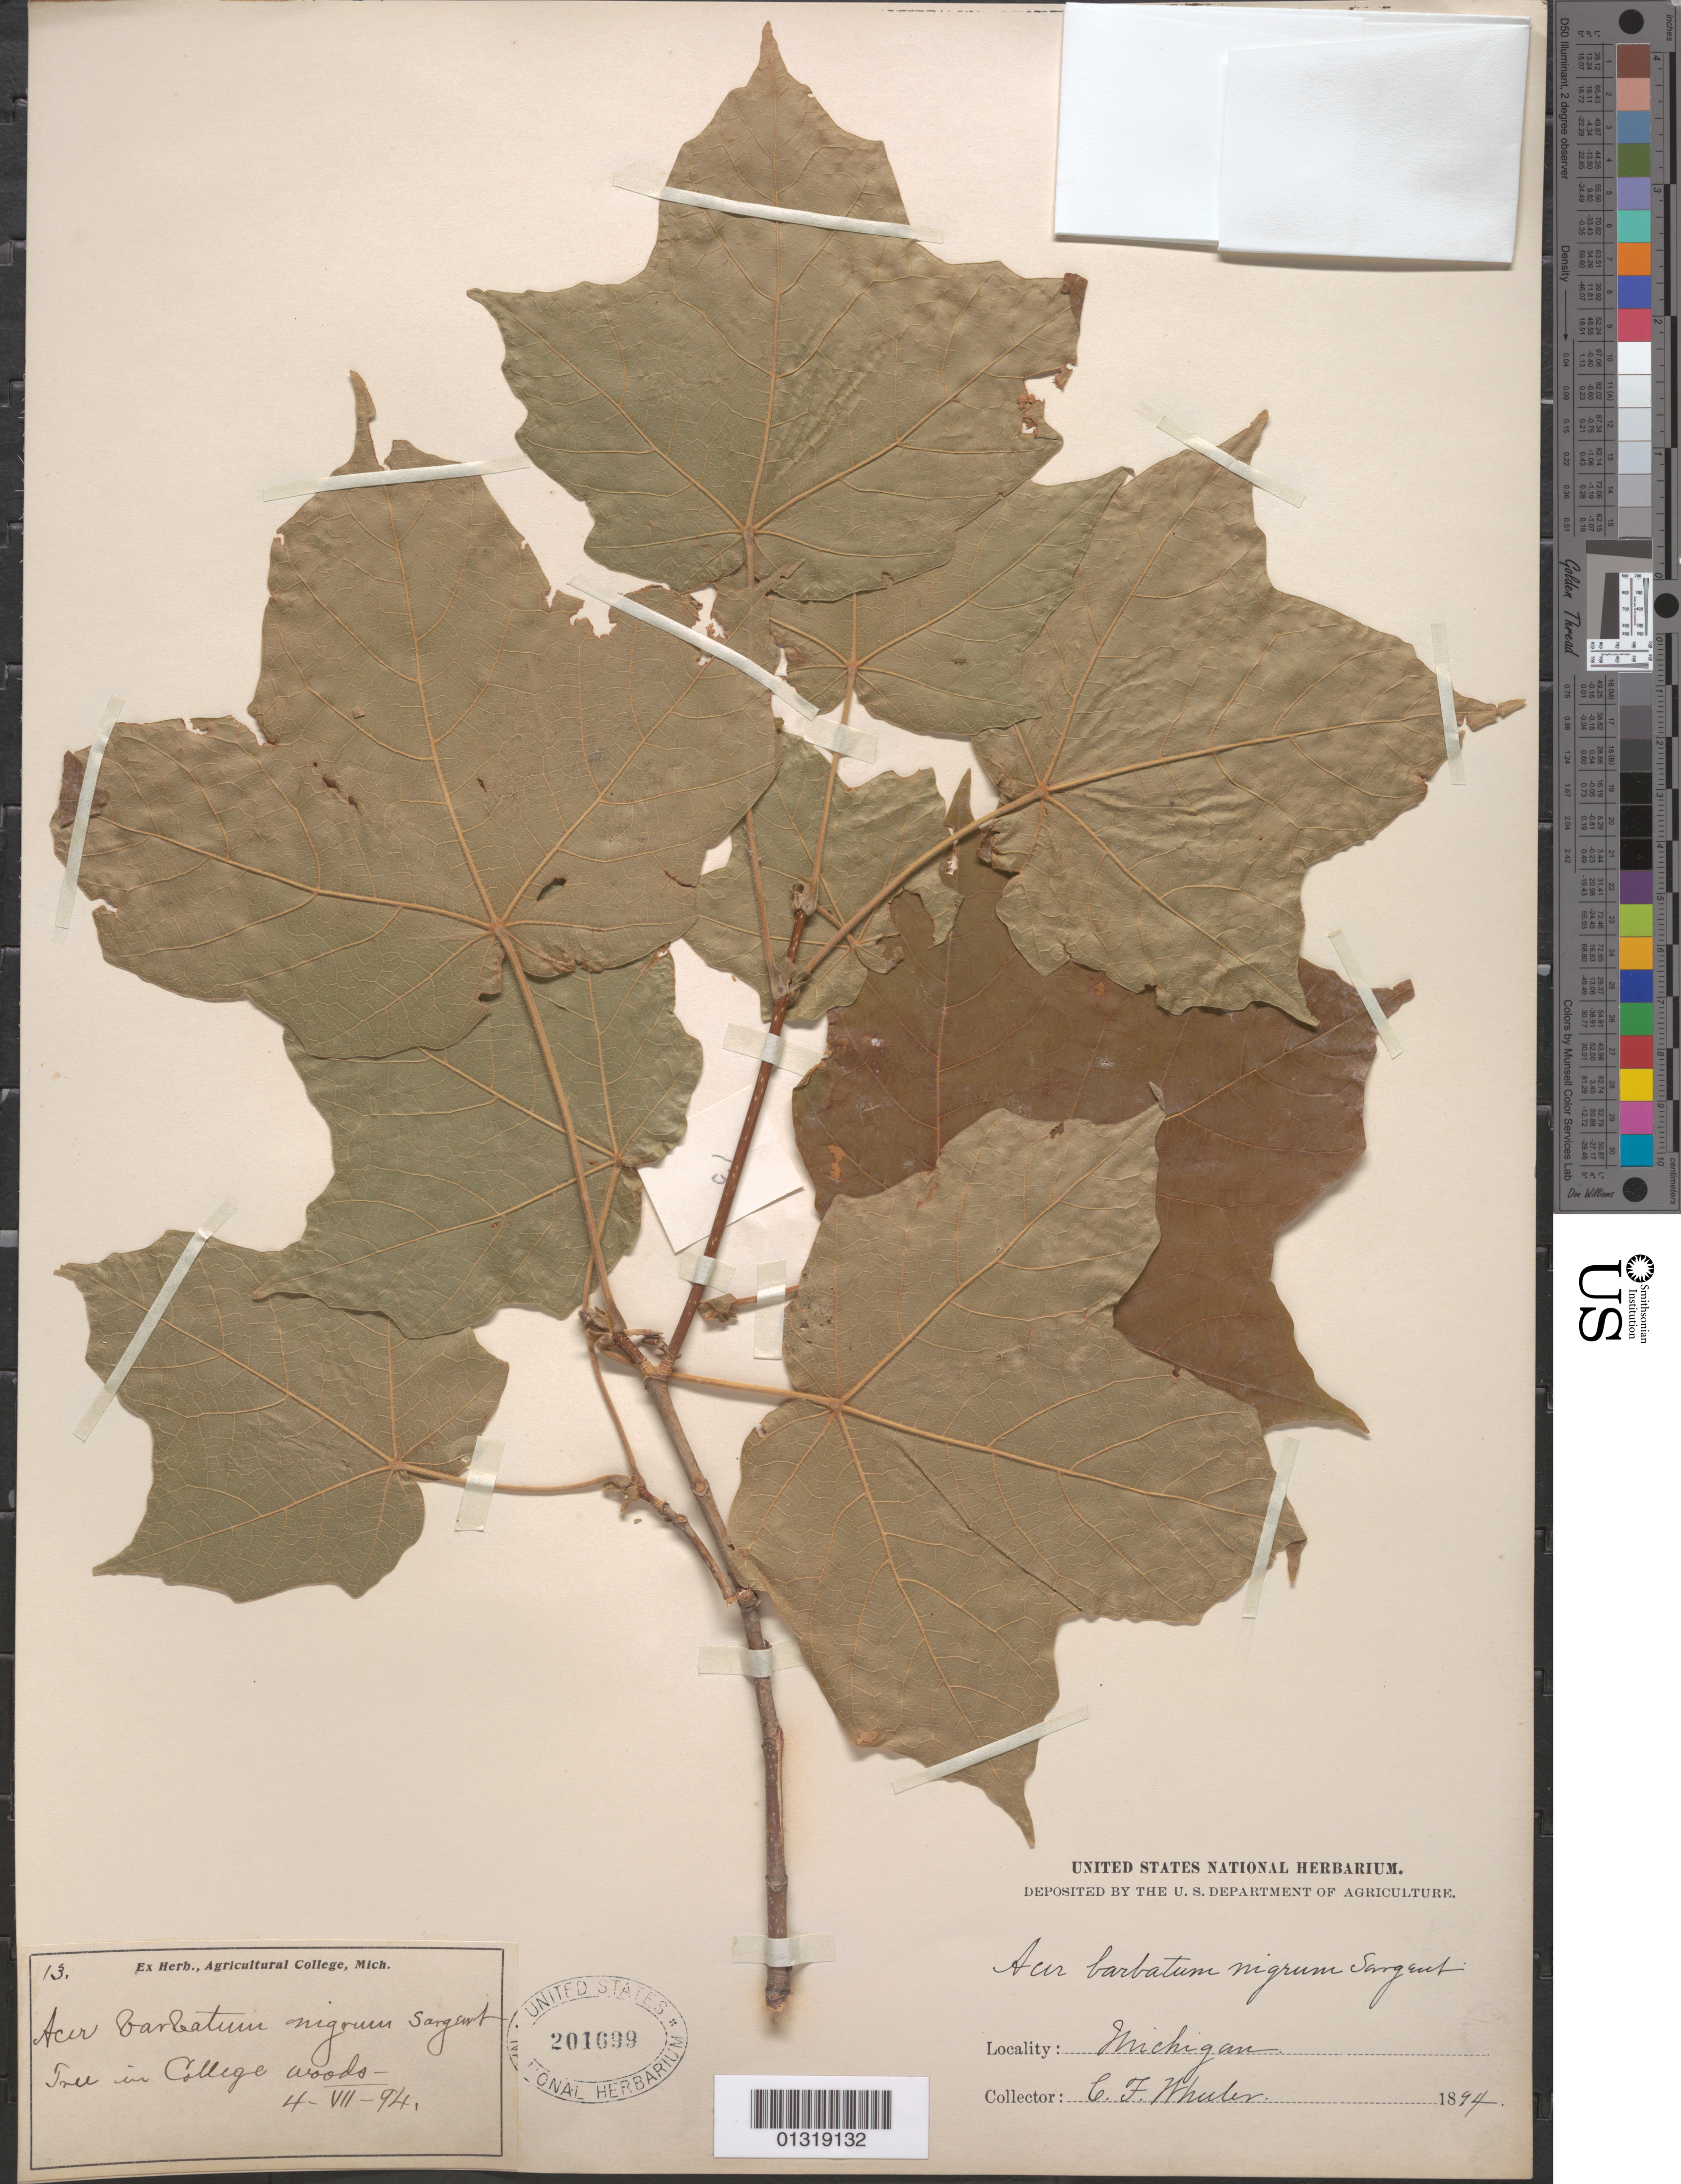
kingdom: Plantae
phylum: Tracheophyta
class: Magnoliopsida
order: Sapindales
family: Sapindaceae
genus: Acer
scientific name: Acer saccharum subsp. skutchii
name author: (Rehder) A.E. Murray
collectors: C. Wheeler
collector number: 13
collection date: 1894-07-04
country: United States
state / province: Michigan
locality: Agricultural College [East Lansing, MI?], in College woods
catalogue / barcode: US 201699